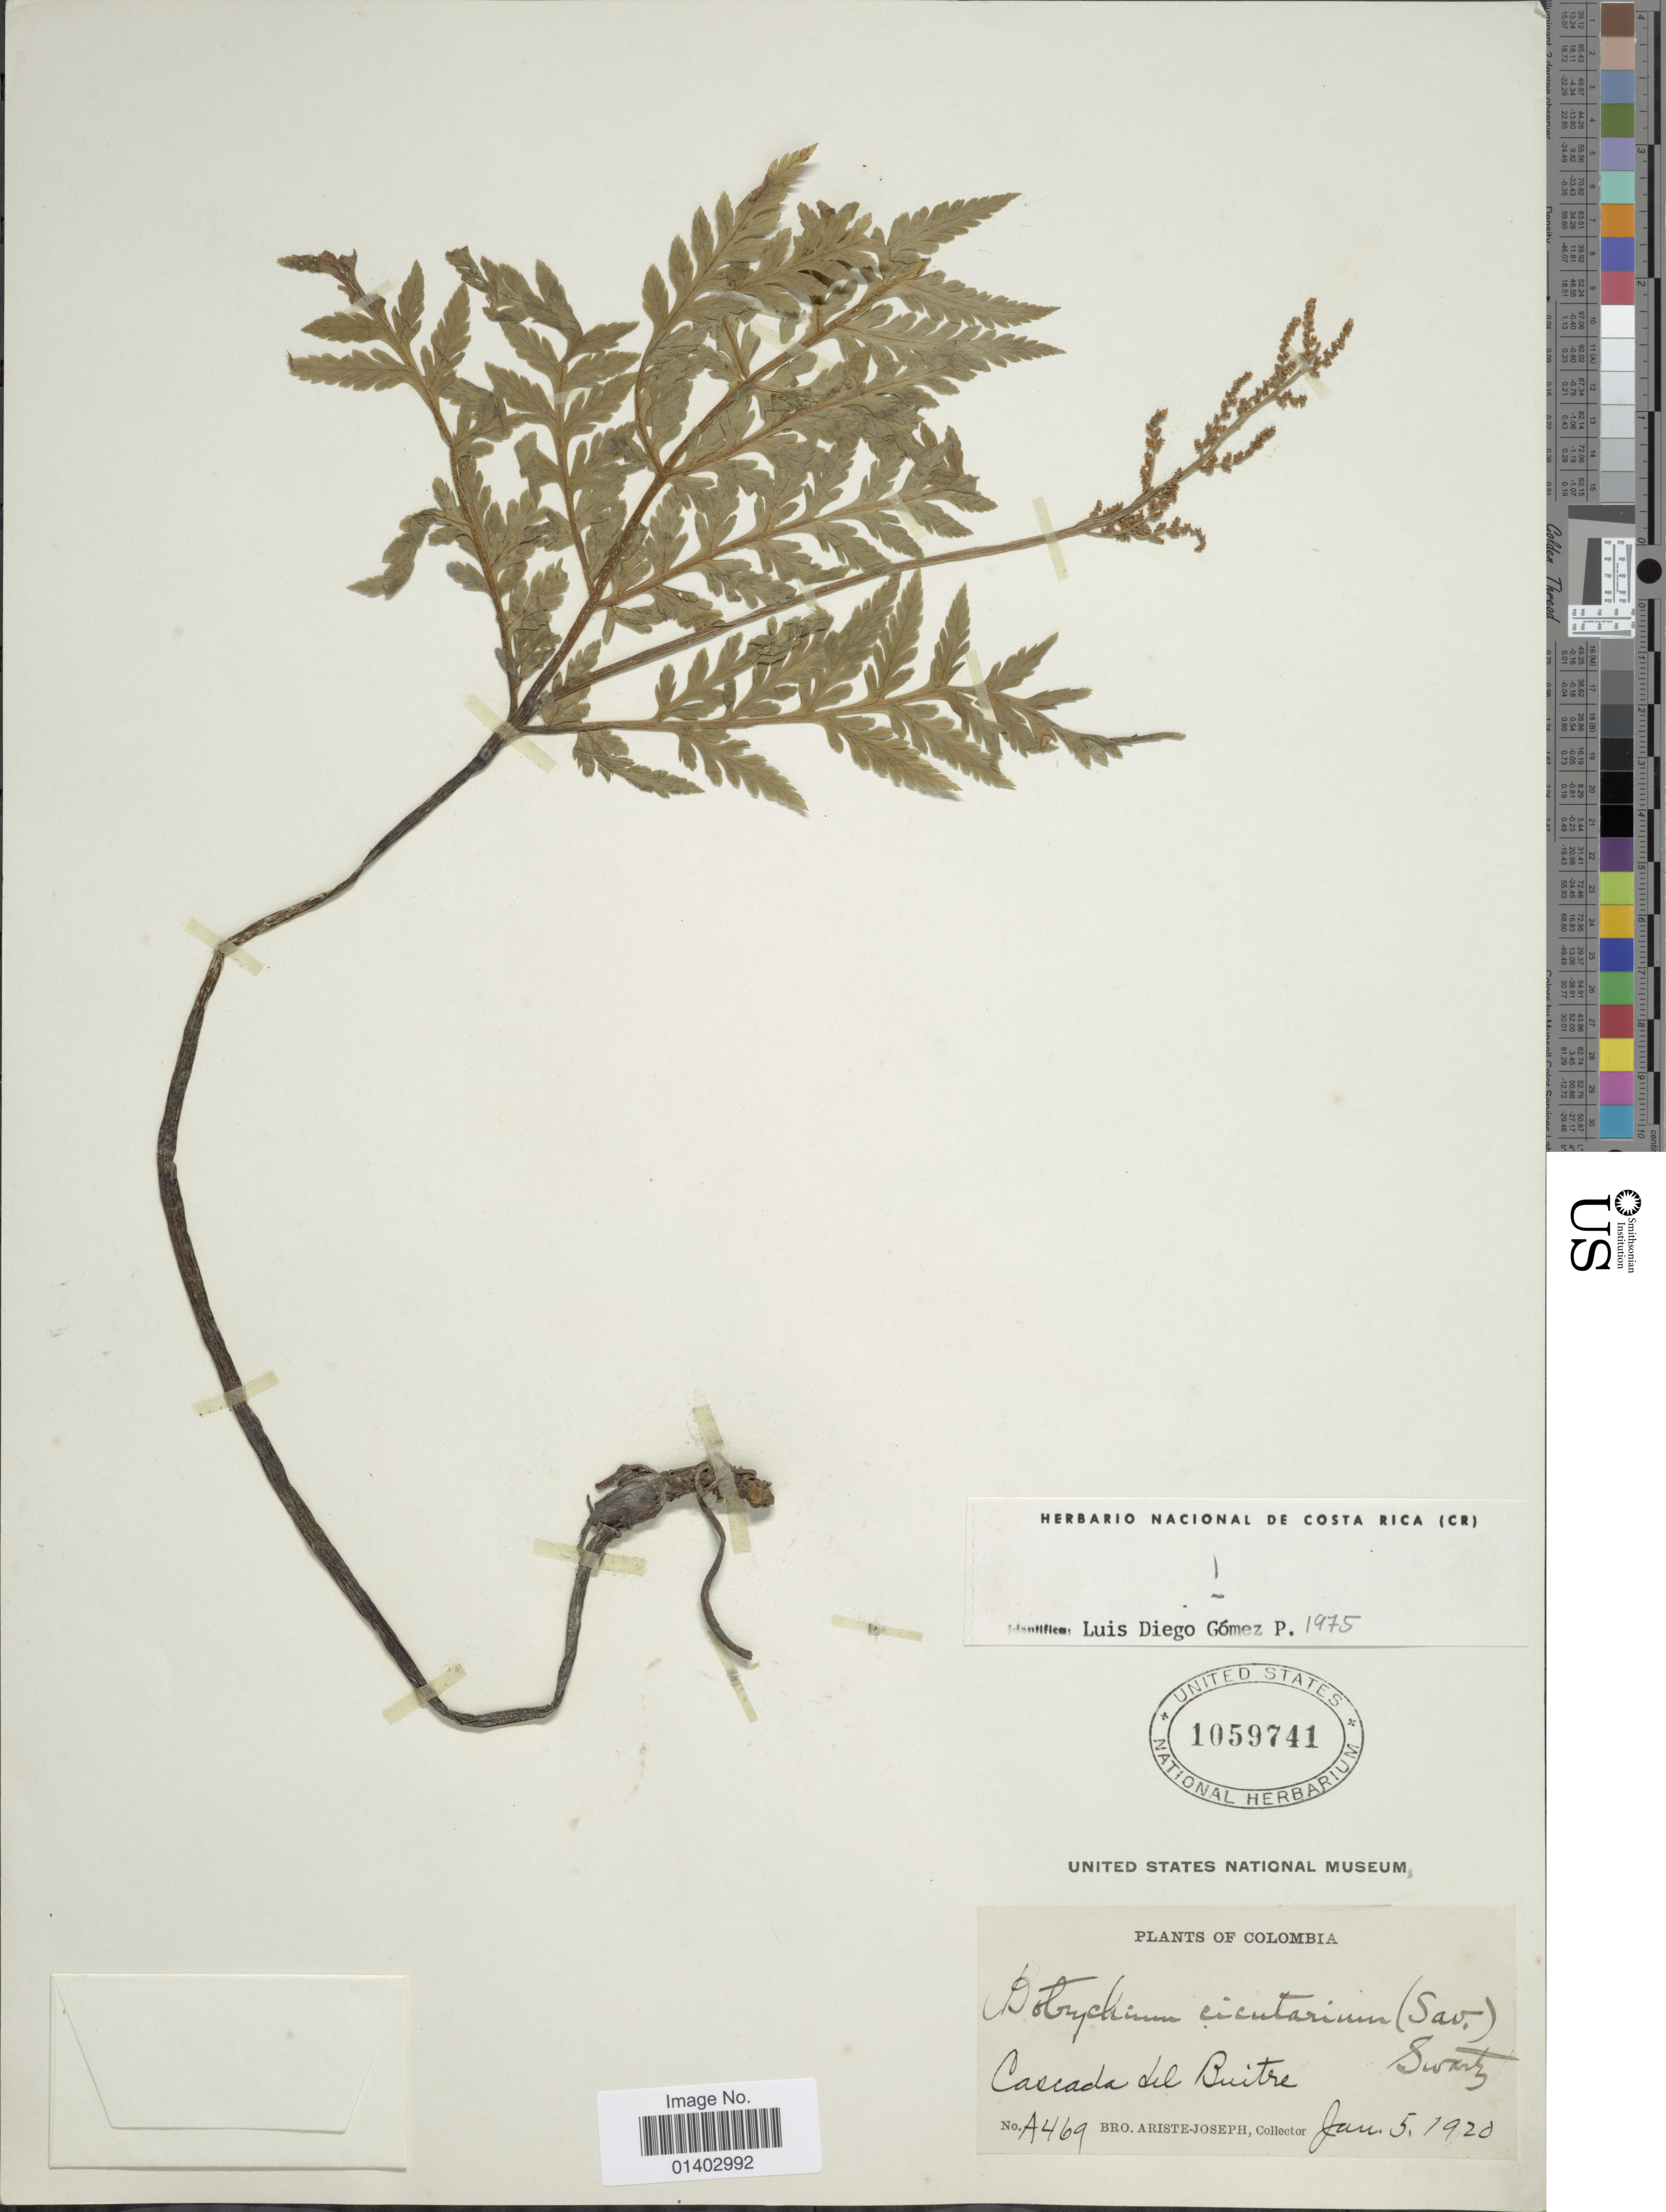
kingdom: Plantae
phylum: Tracheophyta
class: Polypodiopsida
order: Ophioglossales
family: Ophioglossaceae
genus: Botrychium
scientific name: Botrychium virginianum var. mexicanum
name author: Hook. & Grev.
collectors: Bro. Ariste-Joseph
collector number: A469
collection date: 1920-01-05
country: Colombia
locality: Cascada del Buitre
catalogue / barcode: US 1059741